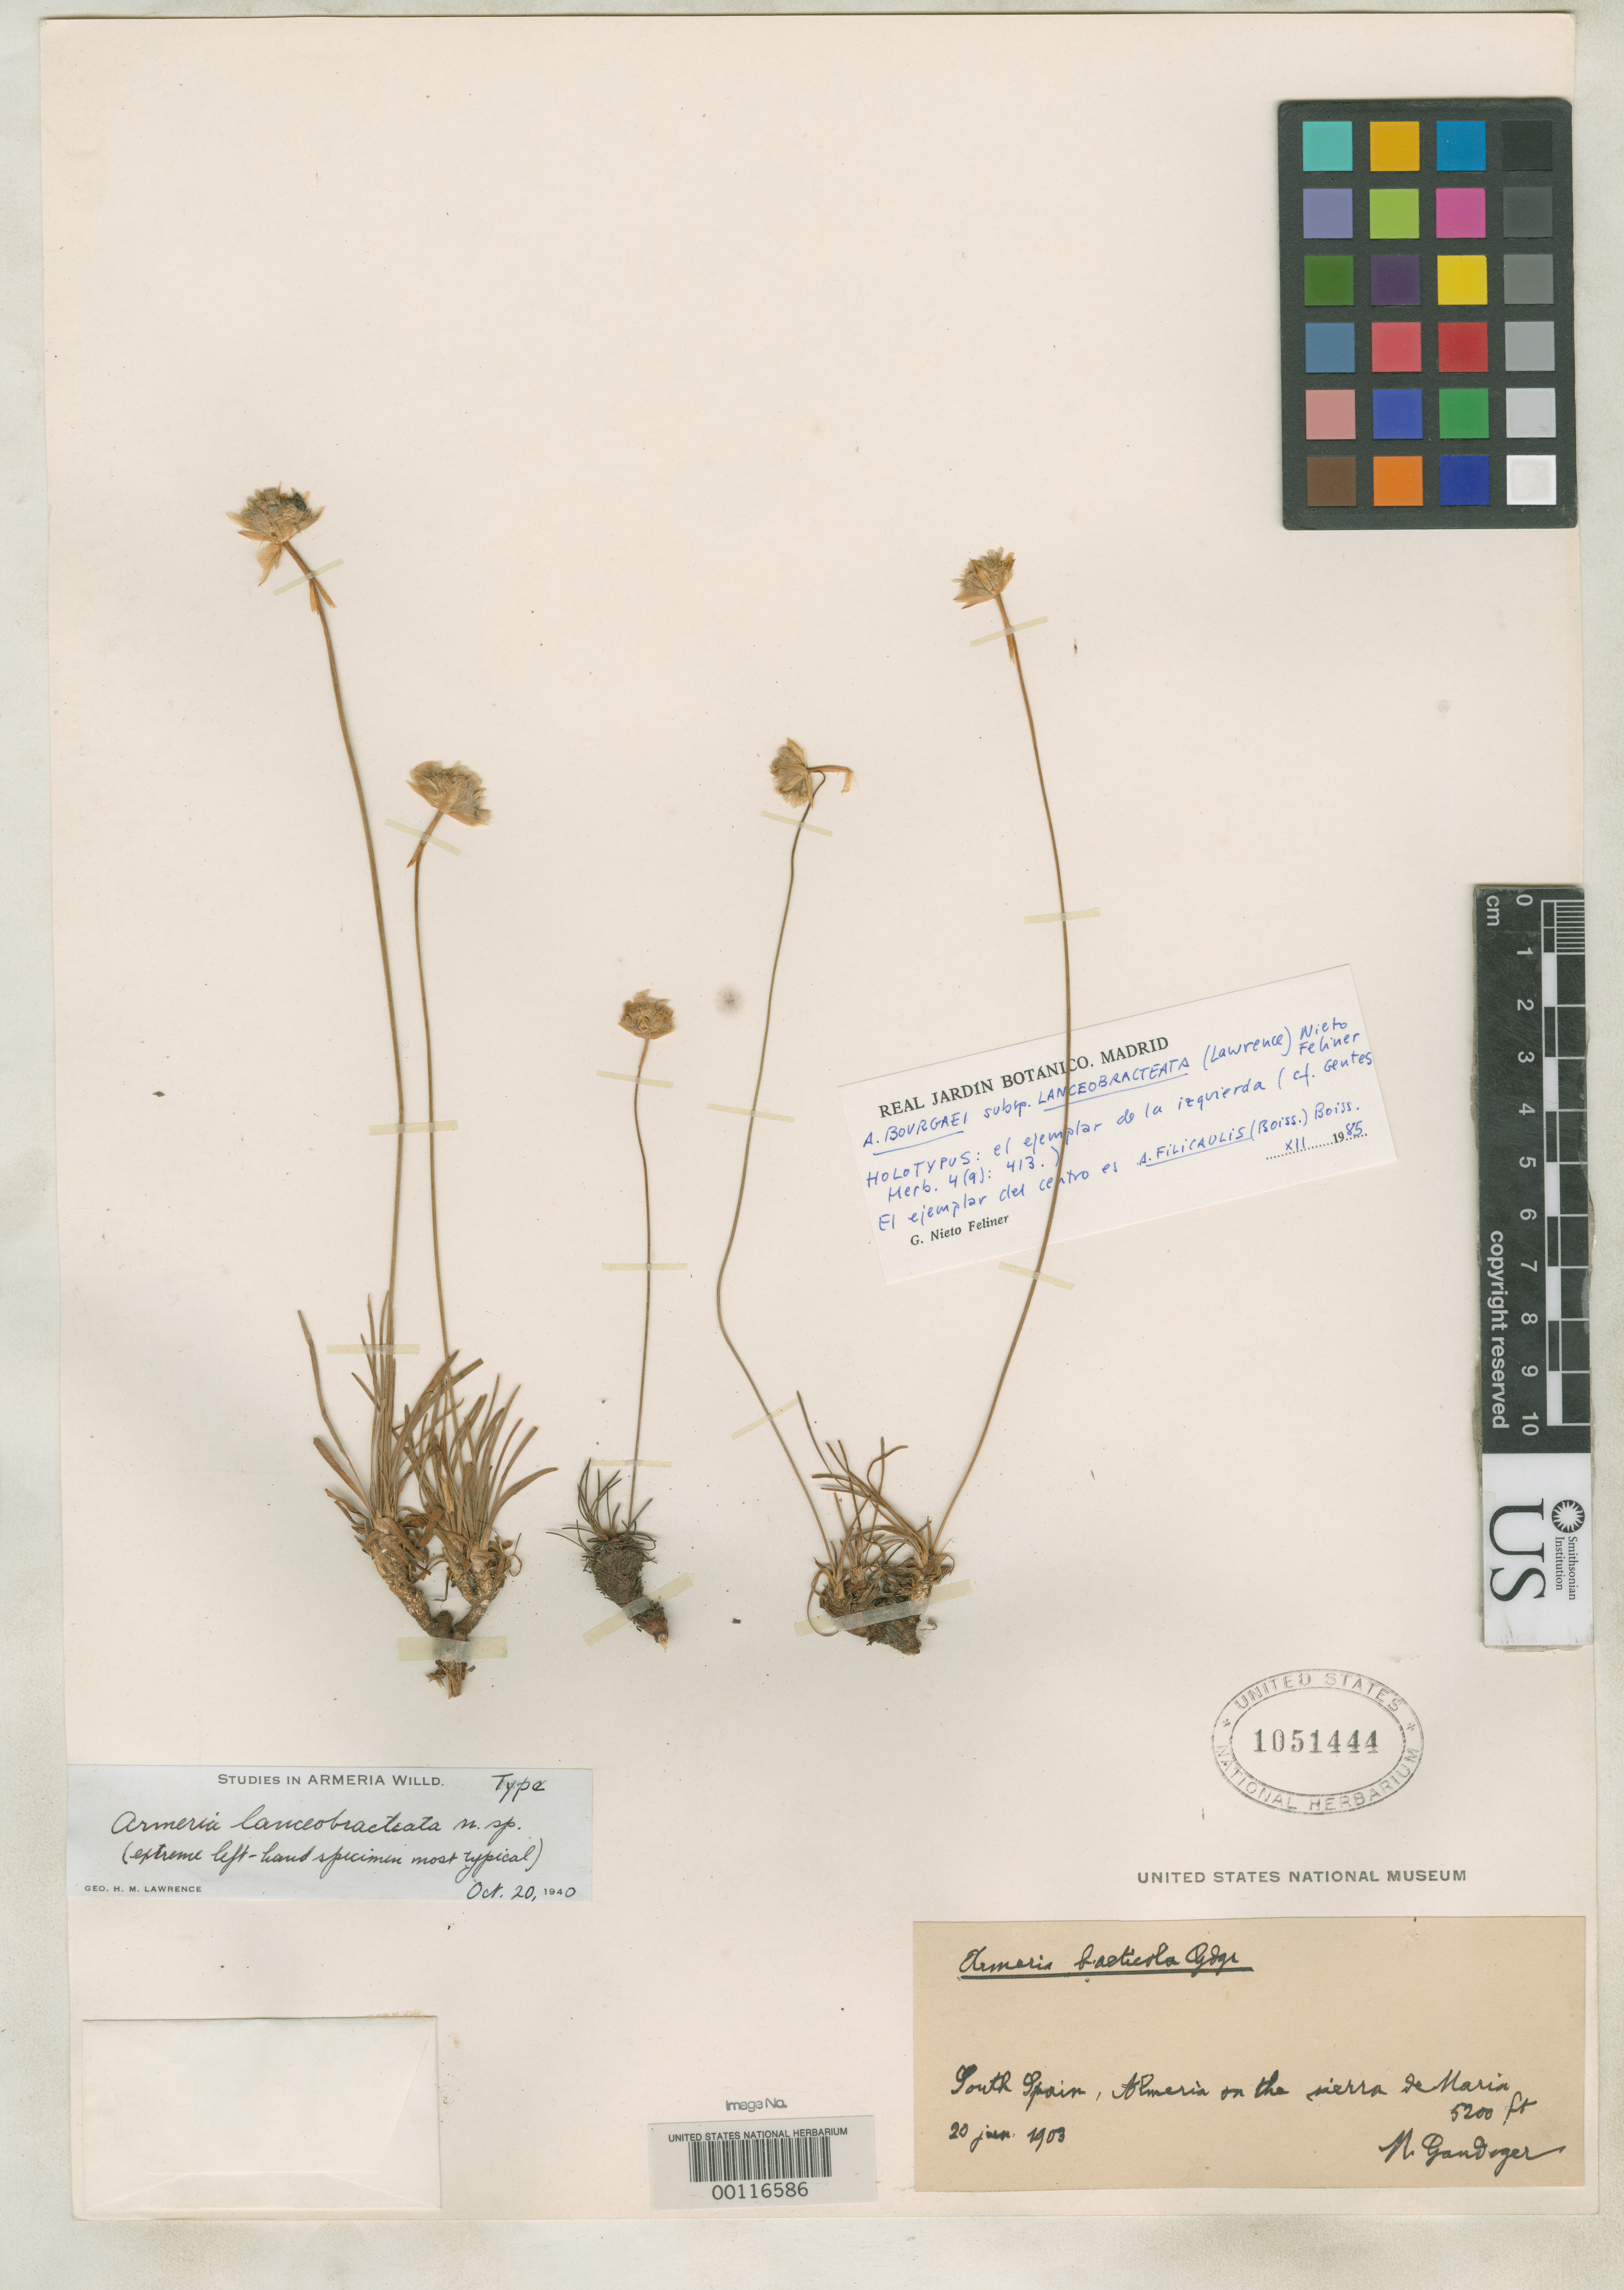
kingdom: Plantae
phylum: Tracheophyta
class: Magnoliopsida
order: Caryophyllales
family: Plumbaginaceae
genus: Armeria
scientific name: Armeria lanceobracteata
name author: G.H.M. Lawr.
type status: Holotype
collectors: M. Gandoger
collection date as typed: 20 Jun 1903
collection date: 1903-06-20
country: Spain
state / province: Andalucia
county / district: Almeria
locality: Sierra de Maria.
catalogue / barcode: US 1051444